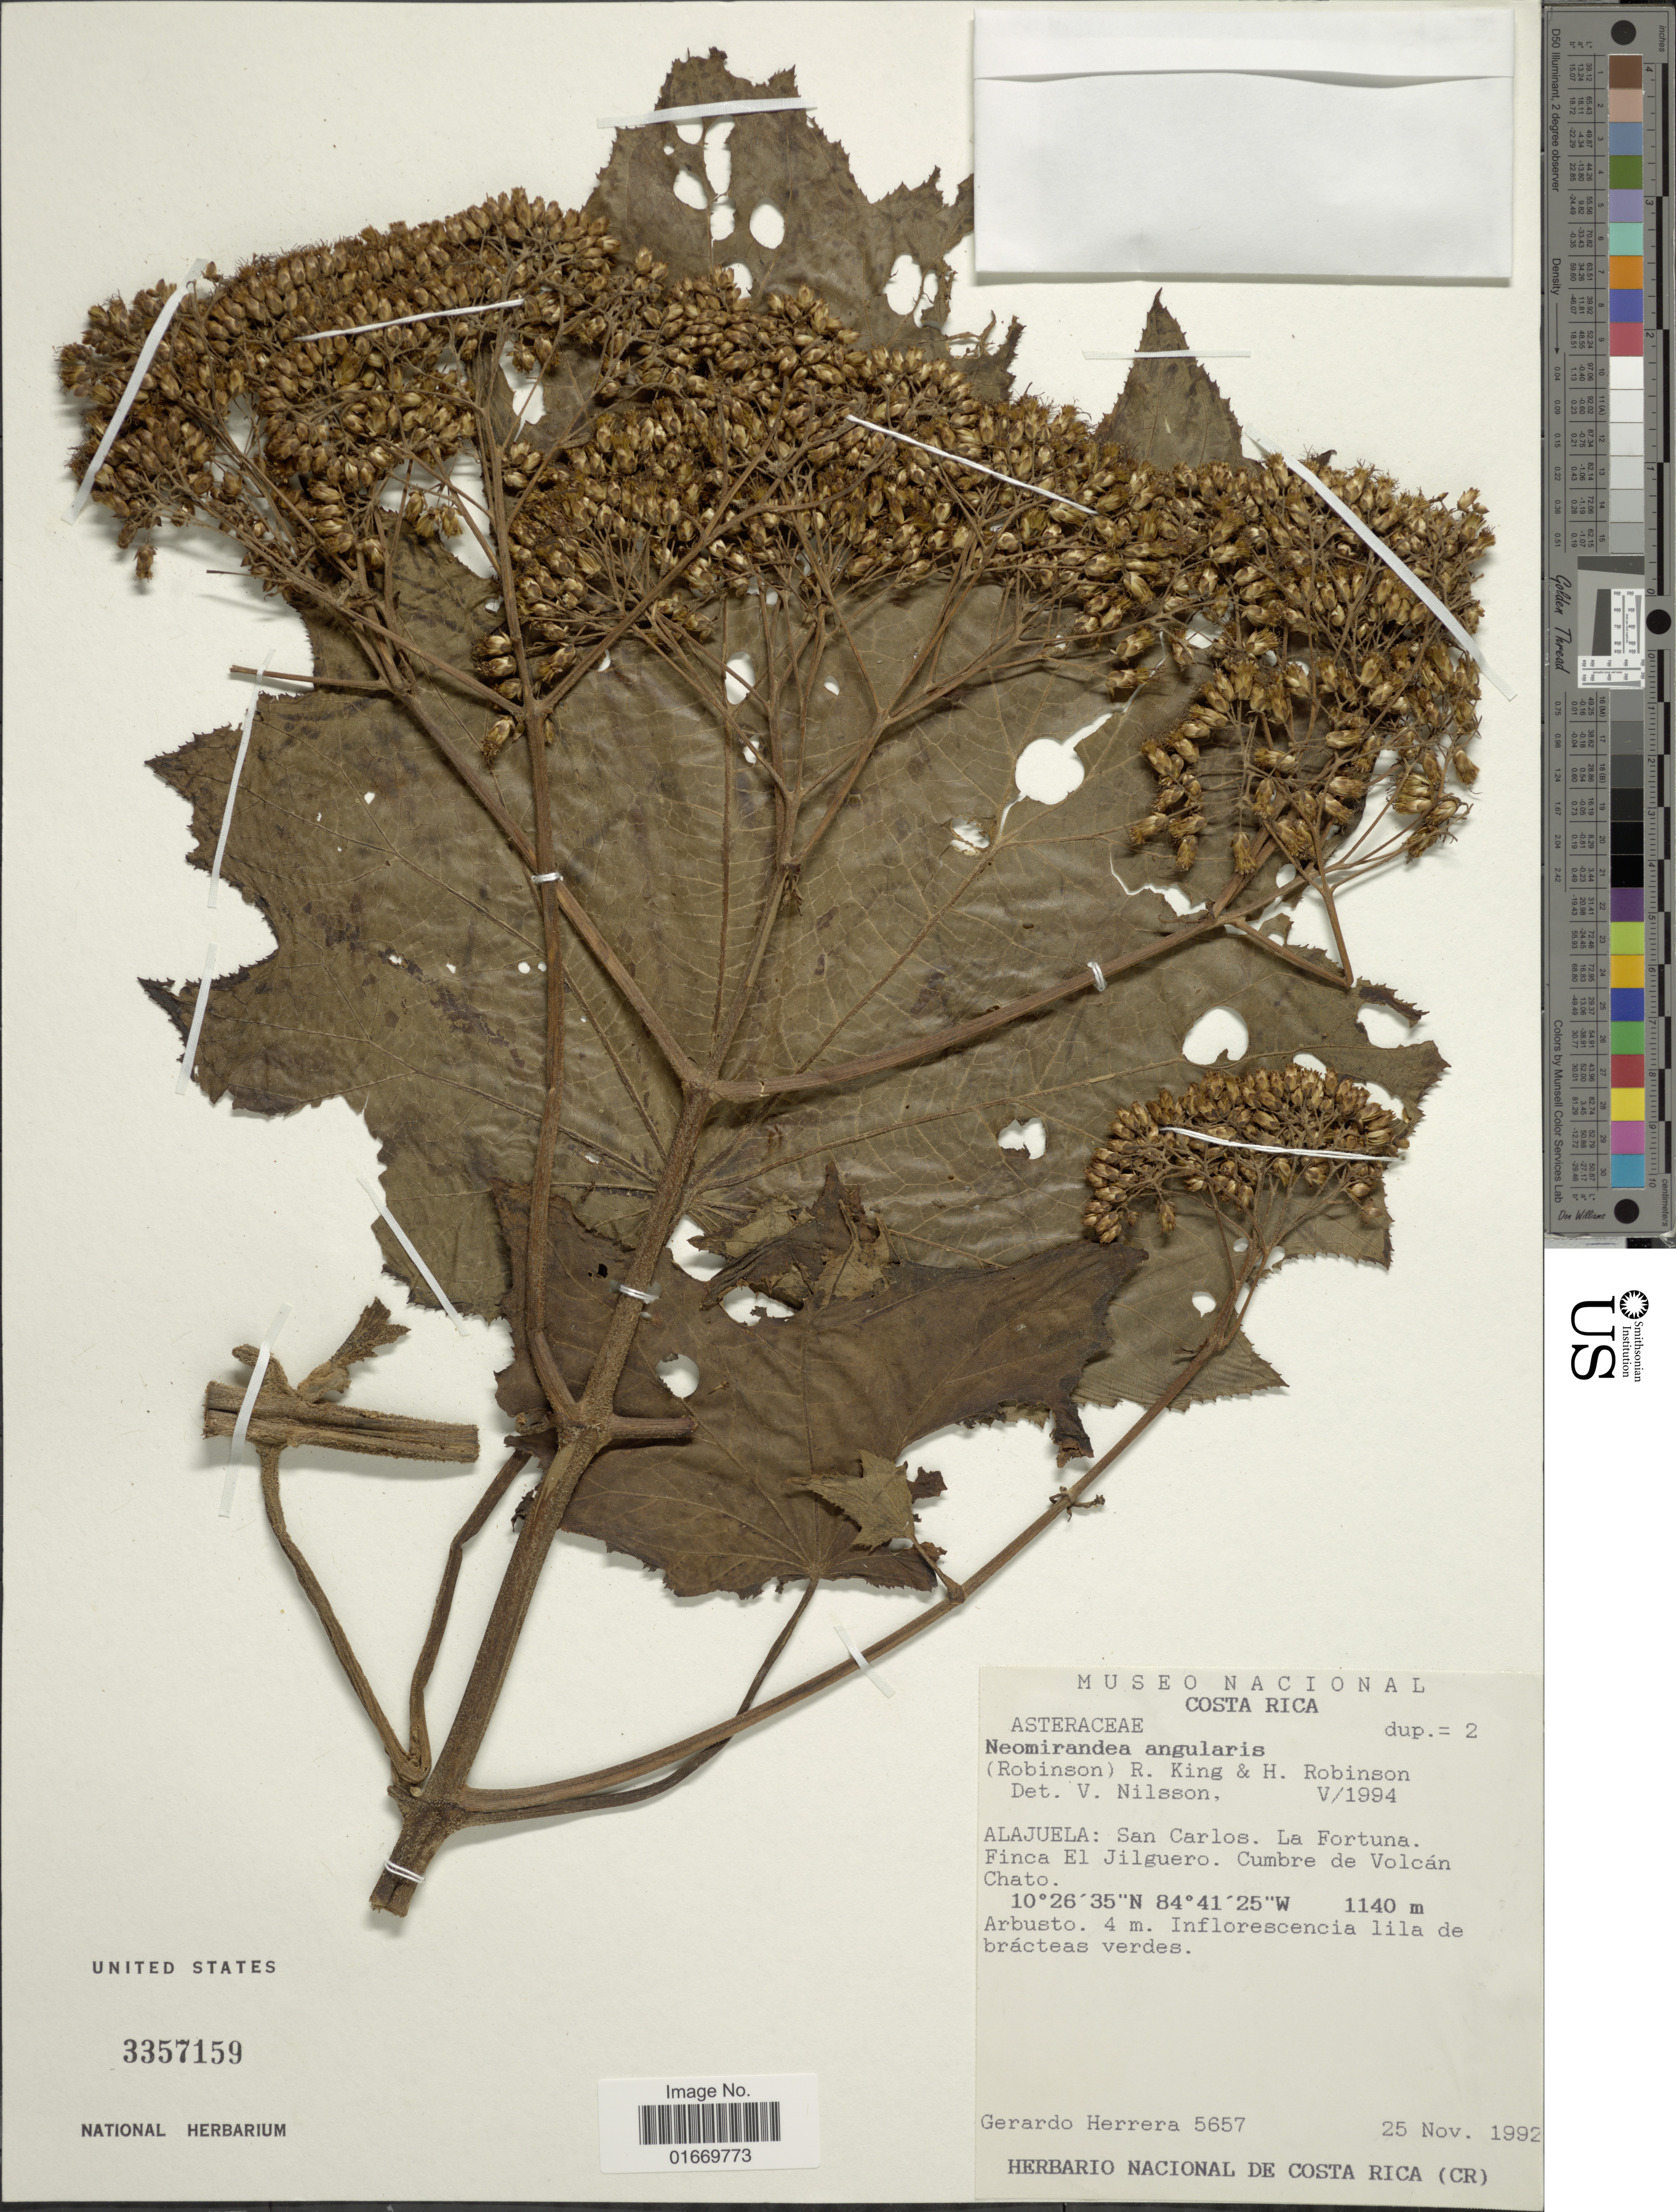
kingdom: Plantae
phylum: Tracheophyta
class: Magnoliopsida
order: Asterales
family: Asteraceae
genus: Neomirandea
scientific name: Neomirandea angularis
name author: (B.L. Rob.) R.M. King & H. Rob.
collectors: G. Herrera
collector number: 5657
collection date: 1992-11-25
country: Costa Rica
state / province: Alajuela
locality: Costa Rica. Alajuela: San Carlos. La Fortuna, Finca El Jilguero. Cumbre de Volcan Chato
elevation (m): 1140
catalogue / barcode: US 3357159